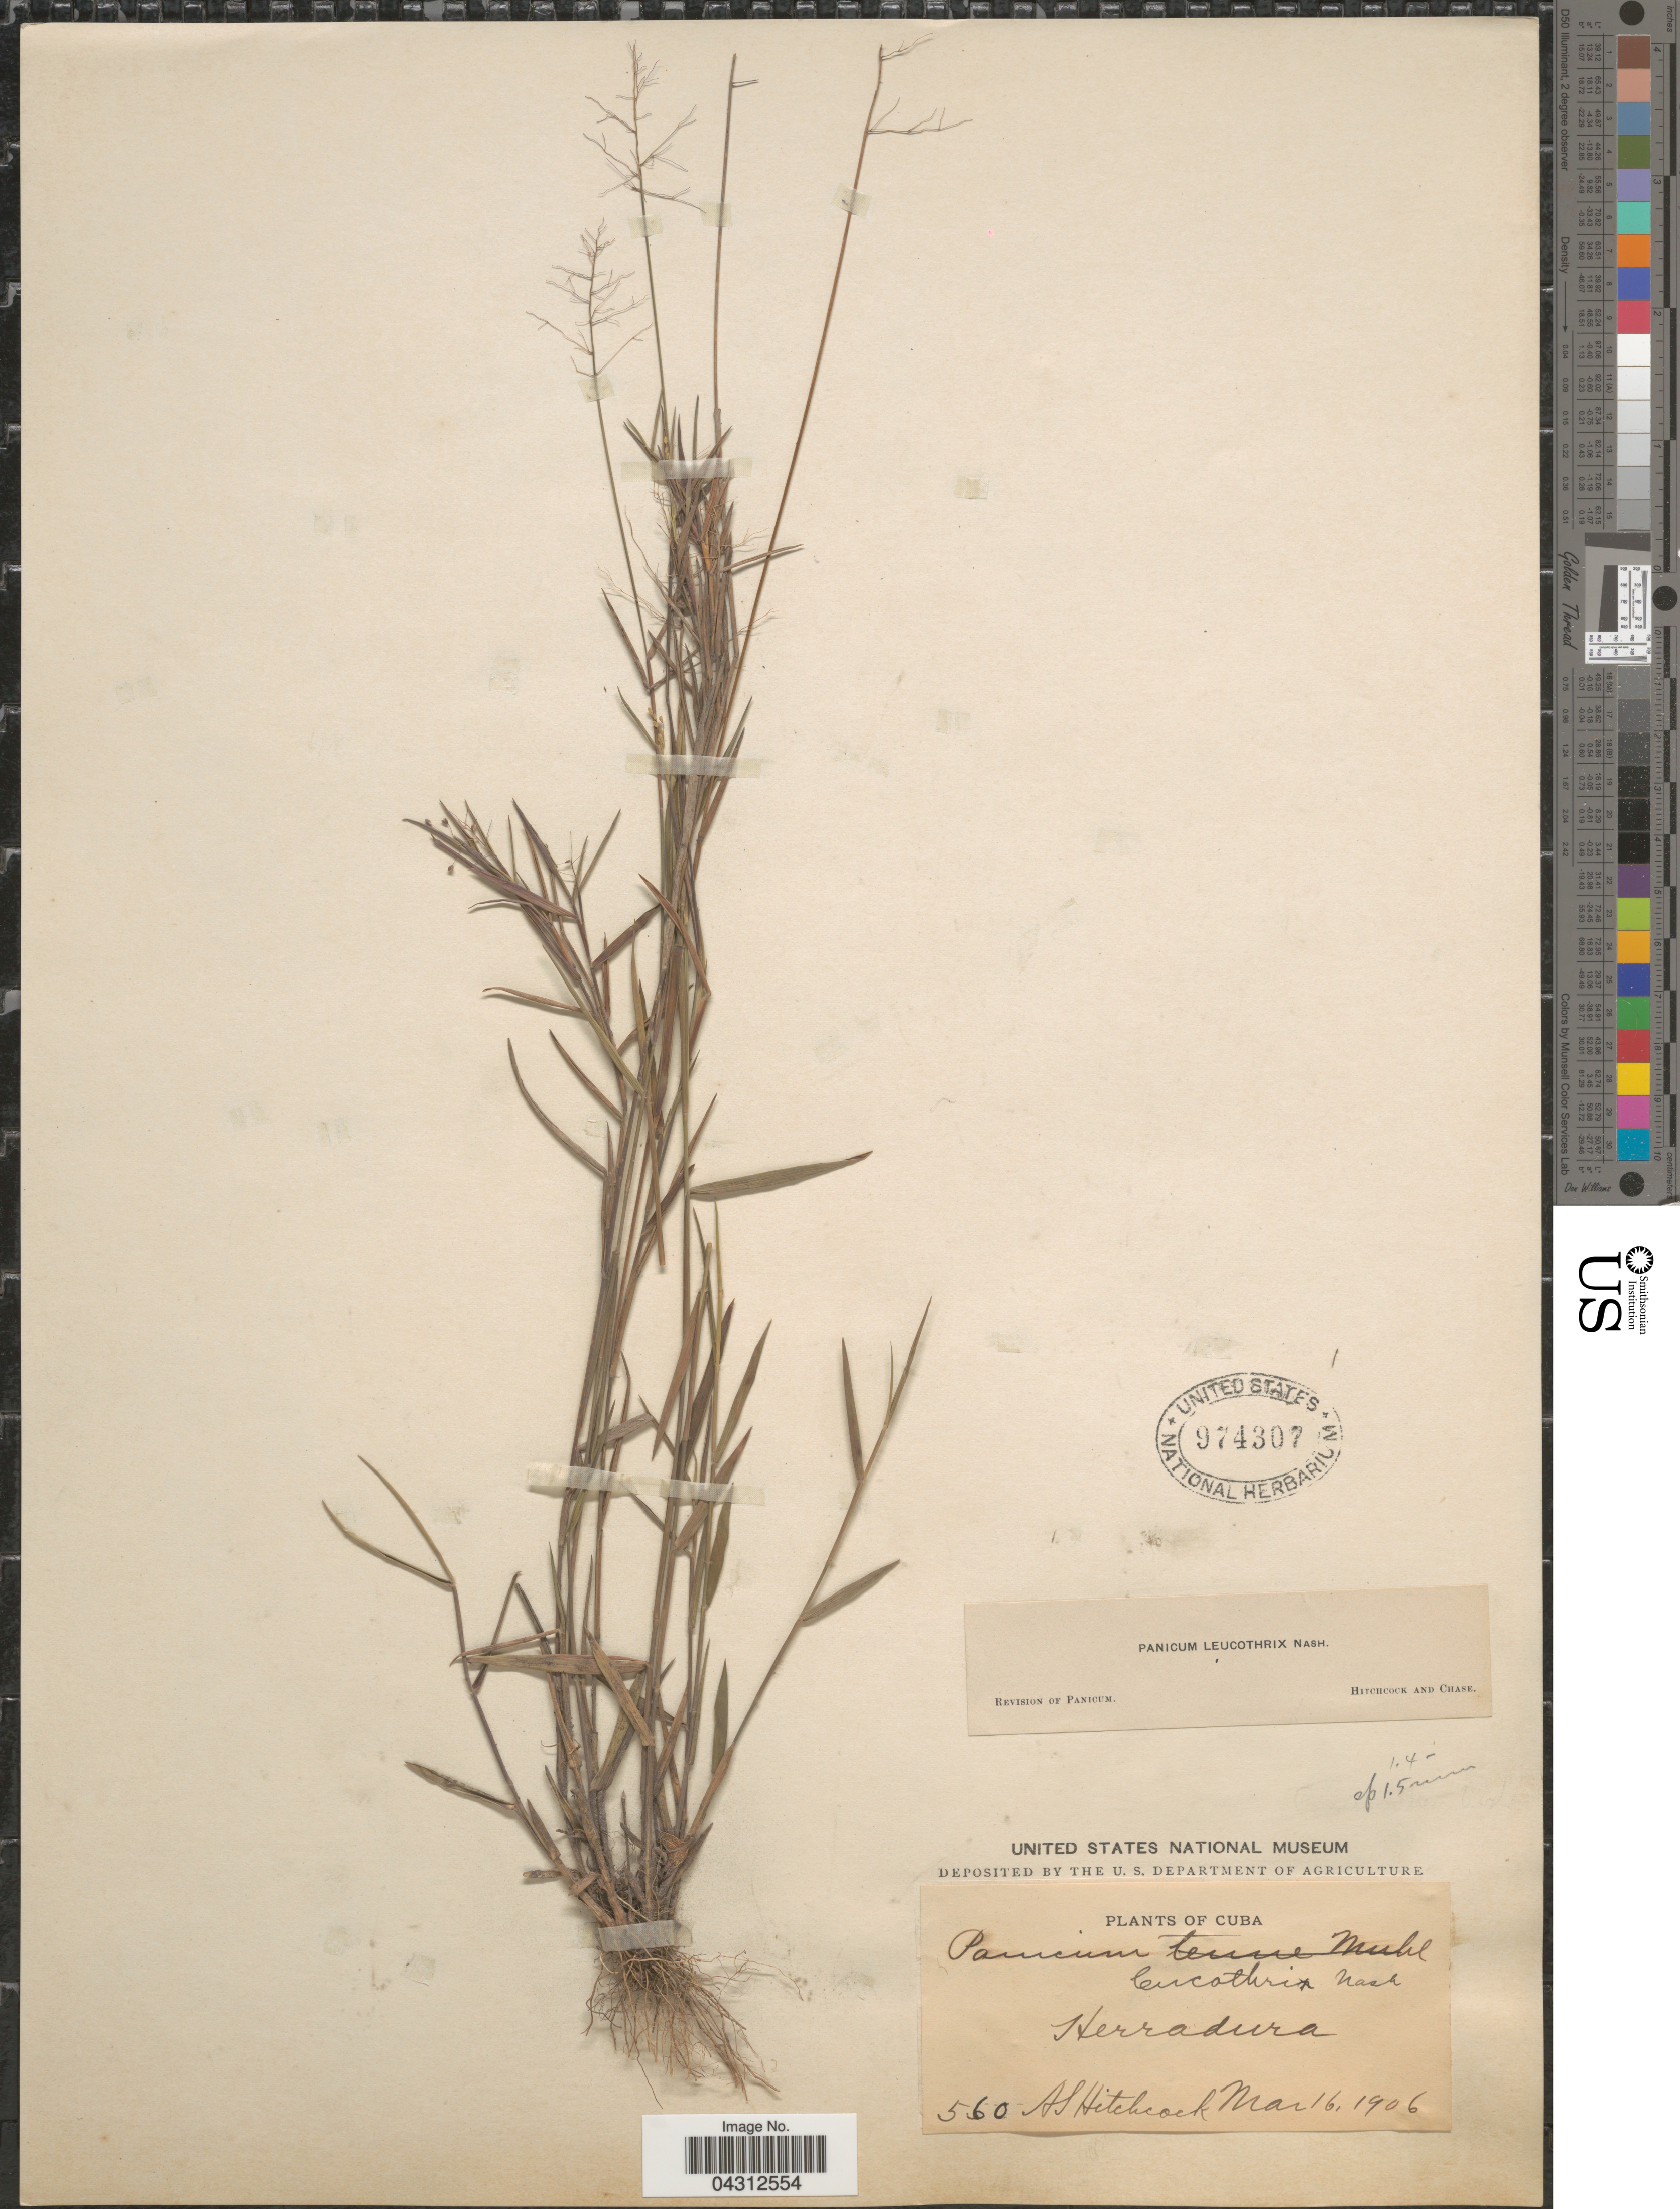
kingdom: Plantae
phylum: Tracheophyta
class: Liliopsida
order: Poales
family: Poaceae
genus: Dichanthelium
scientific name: Dichanthelium acuminatum var. longiligulatum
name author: (Nash) Gould & C.A. Clark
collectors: A. S. Hitchcock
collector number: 560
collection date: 1906-03-16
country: Cuba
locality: Herradura.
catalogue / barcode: US 974307